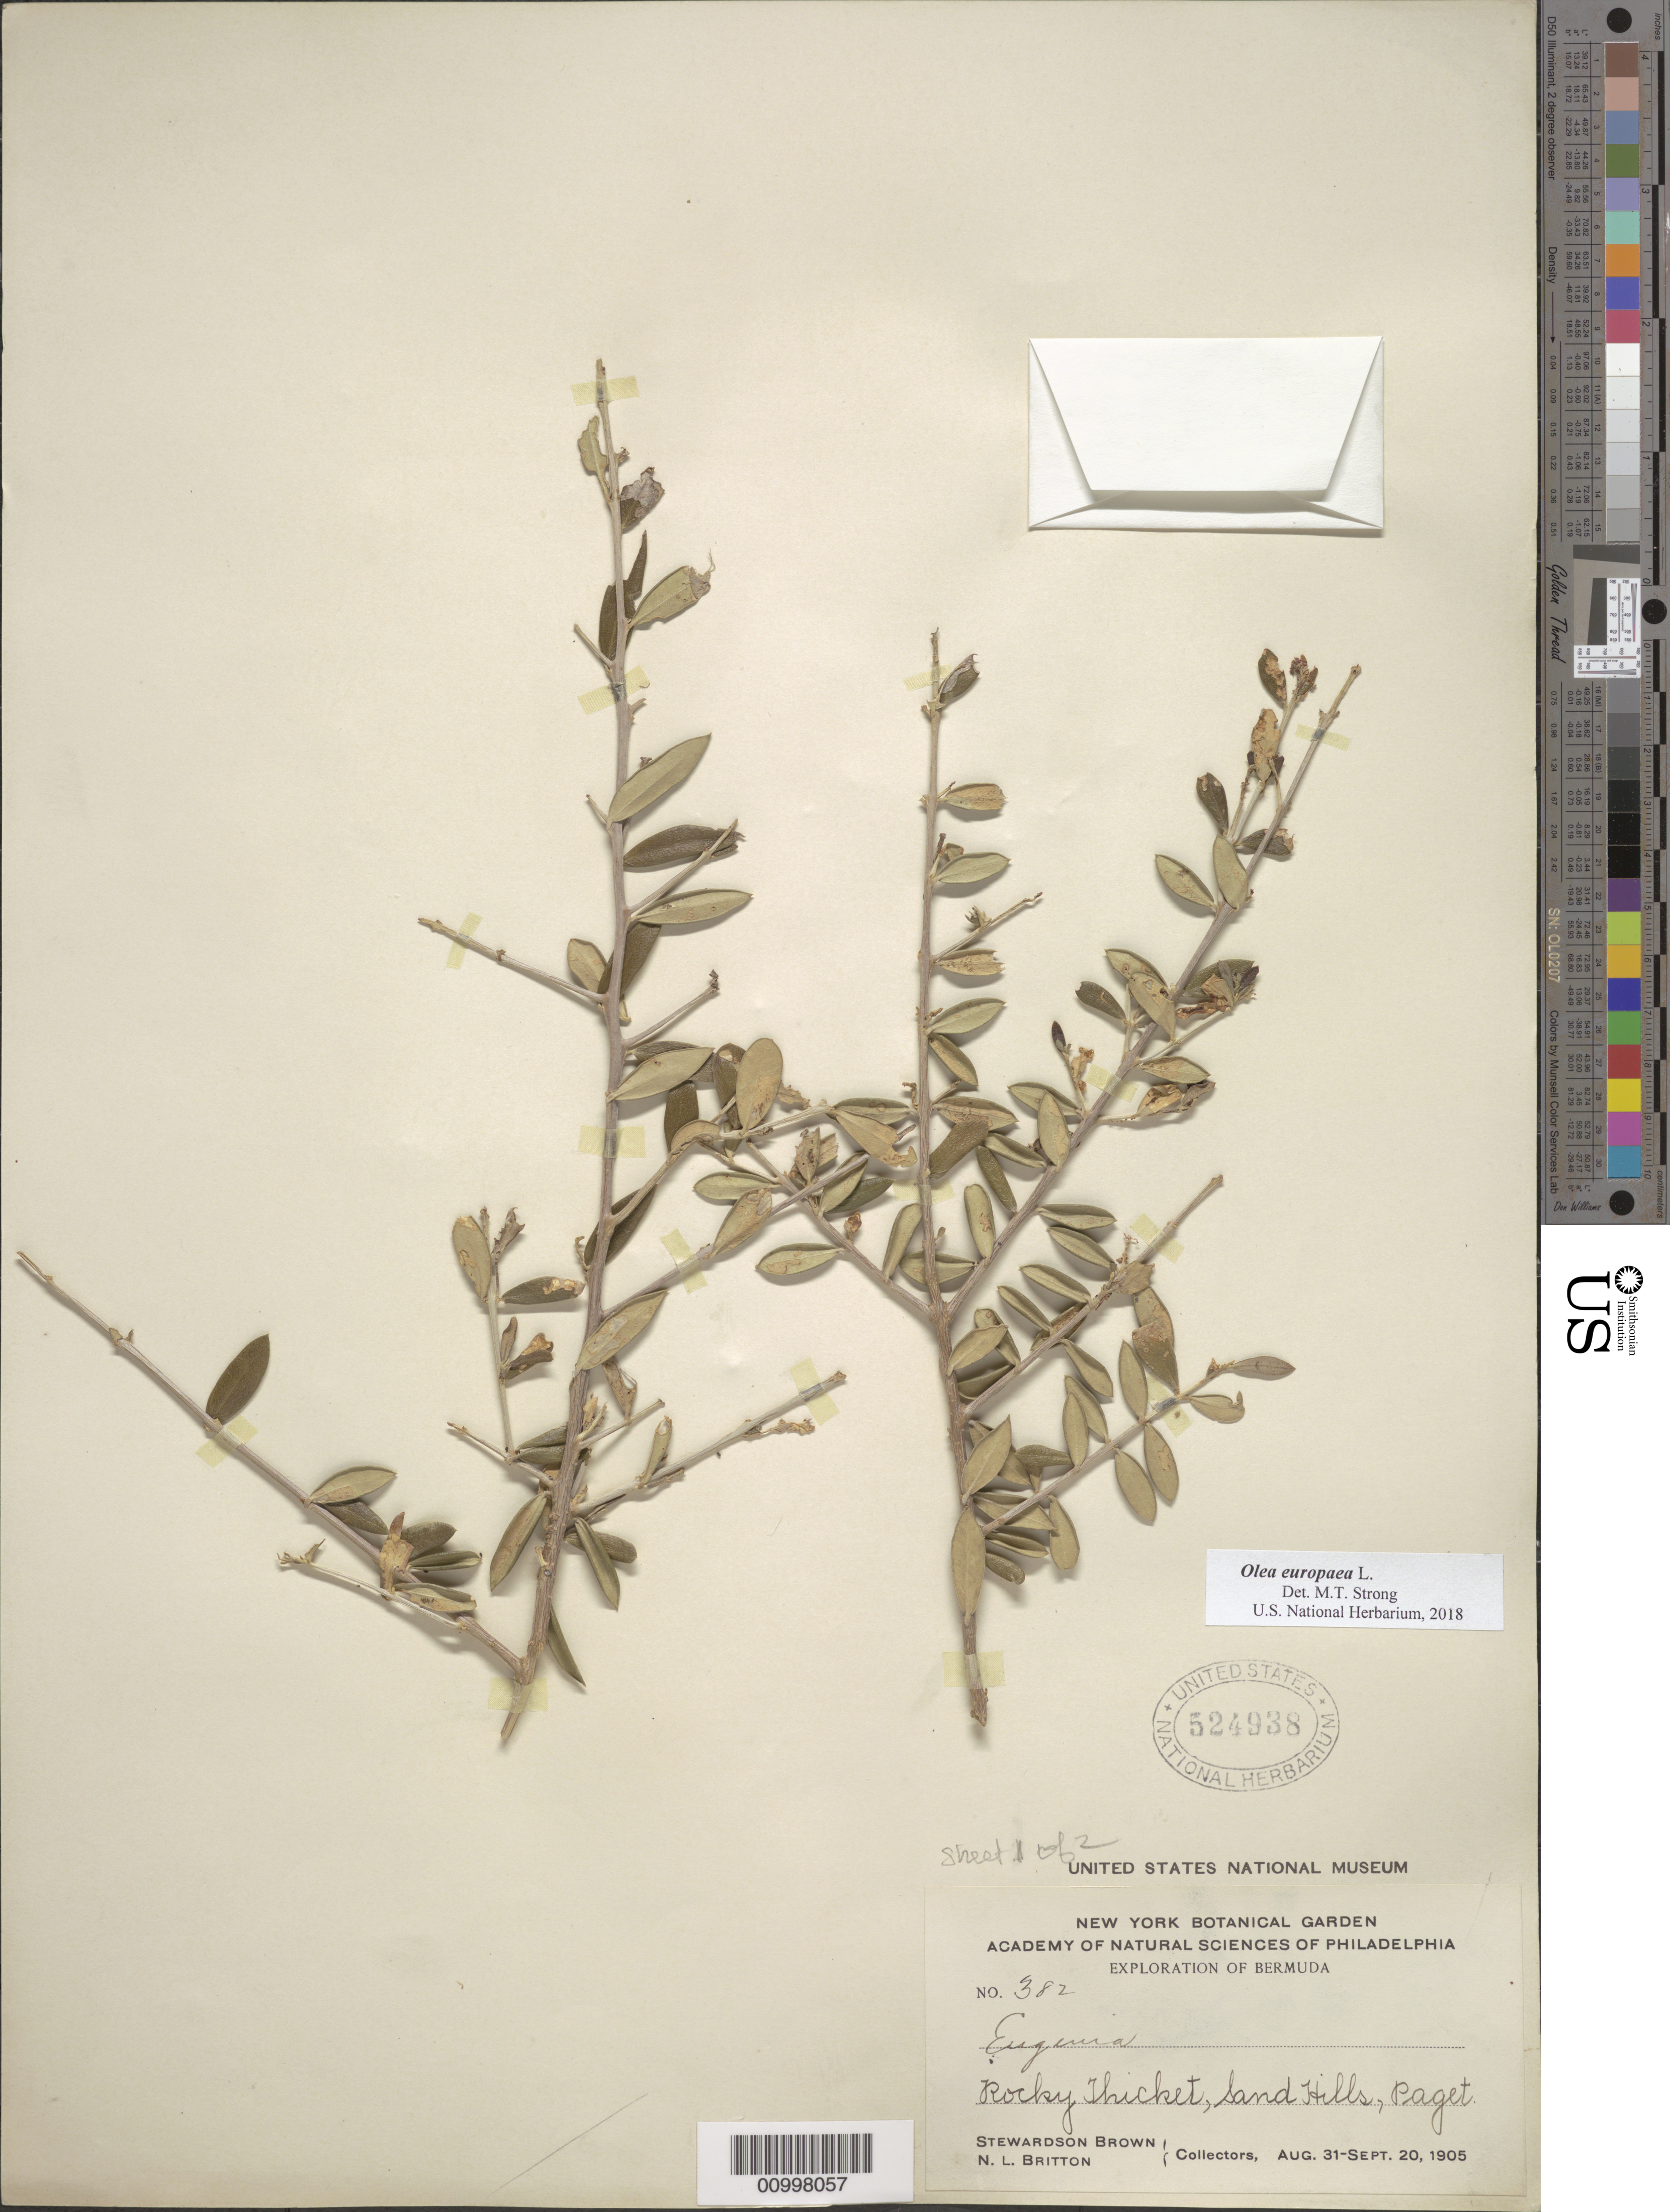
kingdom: Plantae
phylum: Tracheophyta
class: Magnoliopsida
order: Lamiales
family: Oleaceae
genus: Olea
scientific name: Olea europaea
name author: L.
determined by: Strong, M. T., (US), Smithsonian Institution - National Museum of Natural History (UNITED STATES)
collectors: S. Brown & N. Britton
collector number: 382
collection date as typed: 31 Aug 1905 to 20 Sep 1905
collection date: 1905-08-31/1905-09-20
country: Bermuda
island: Bermuda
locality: Sand Hills, Paget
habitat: Rocky thicket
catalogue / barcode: US 524938